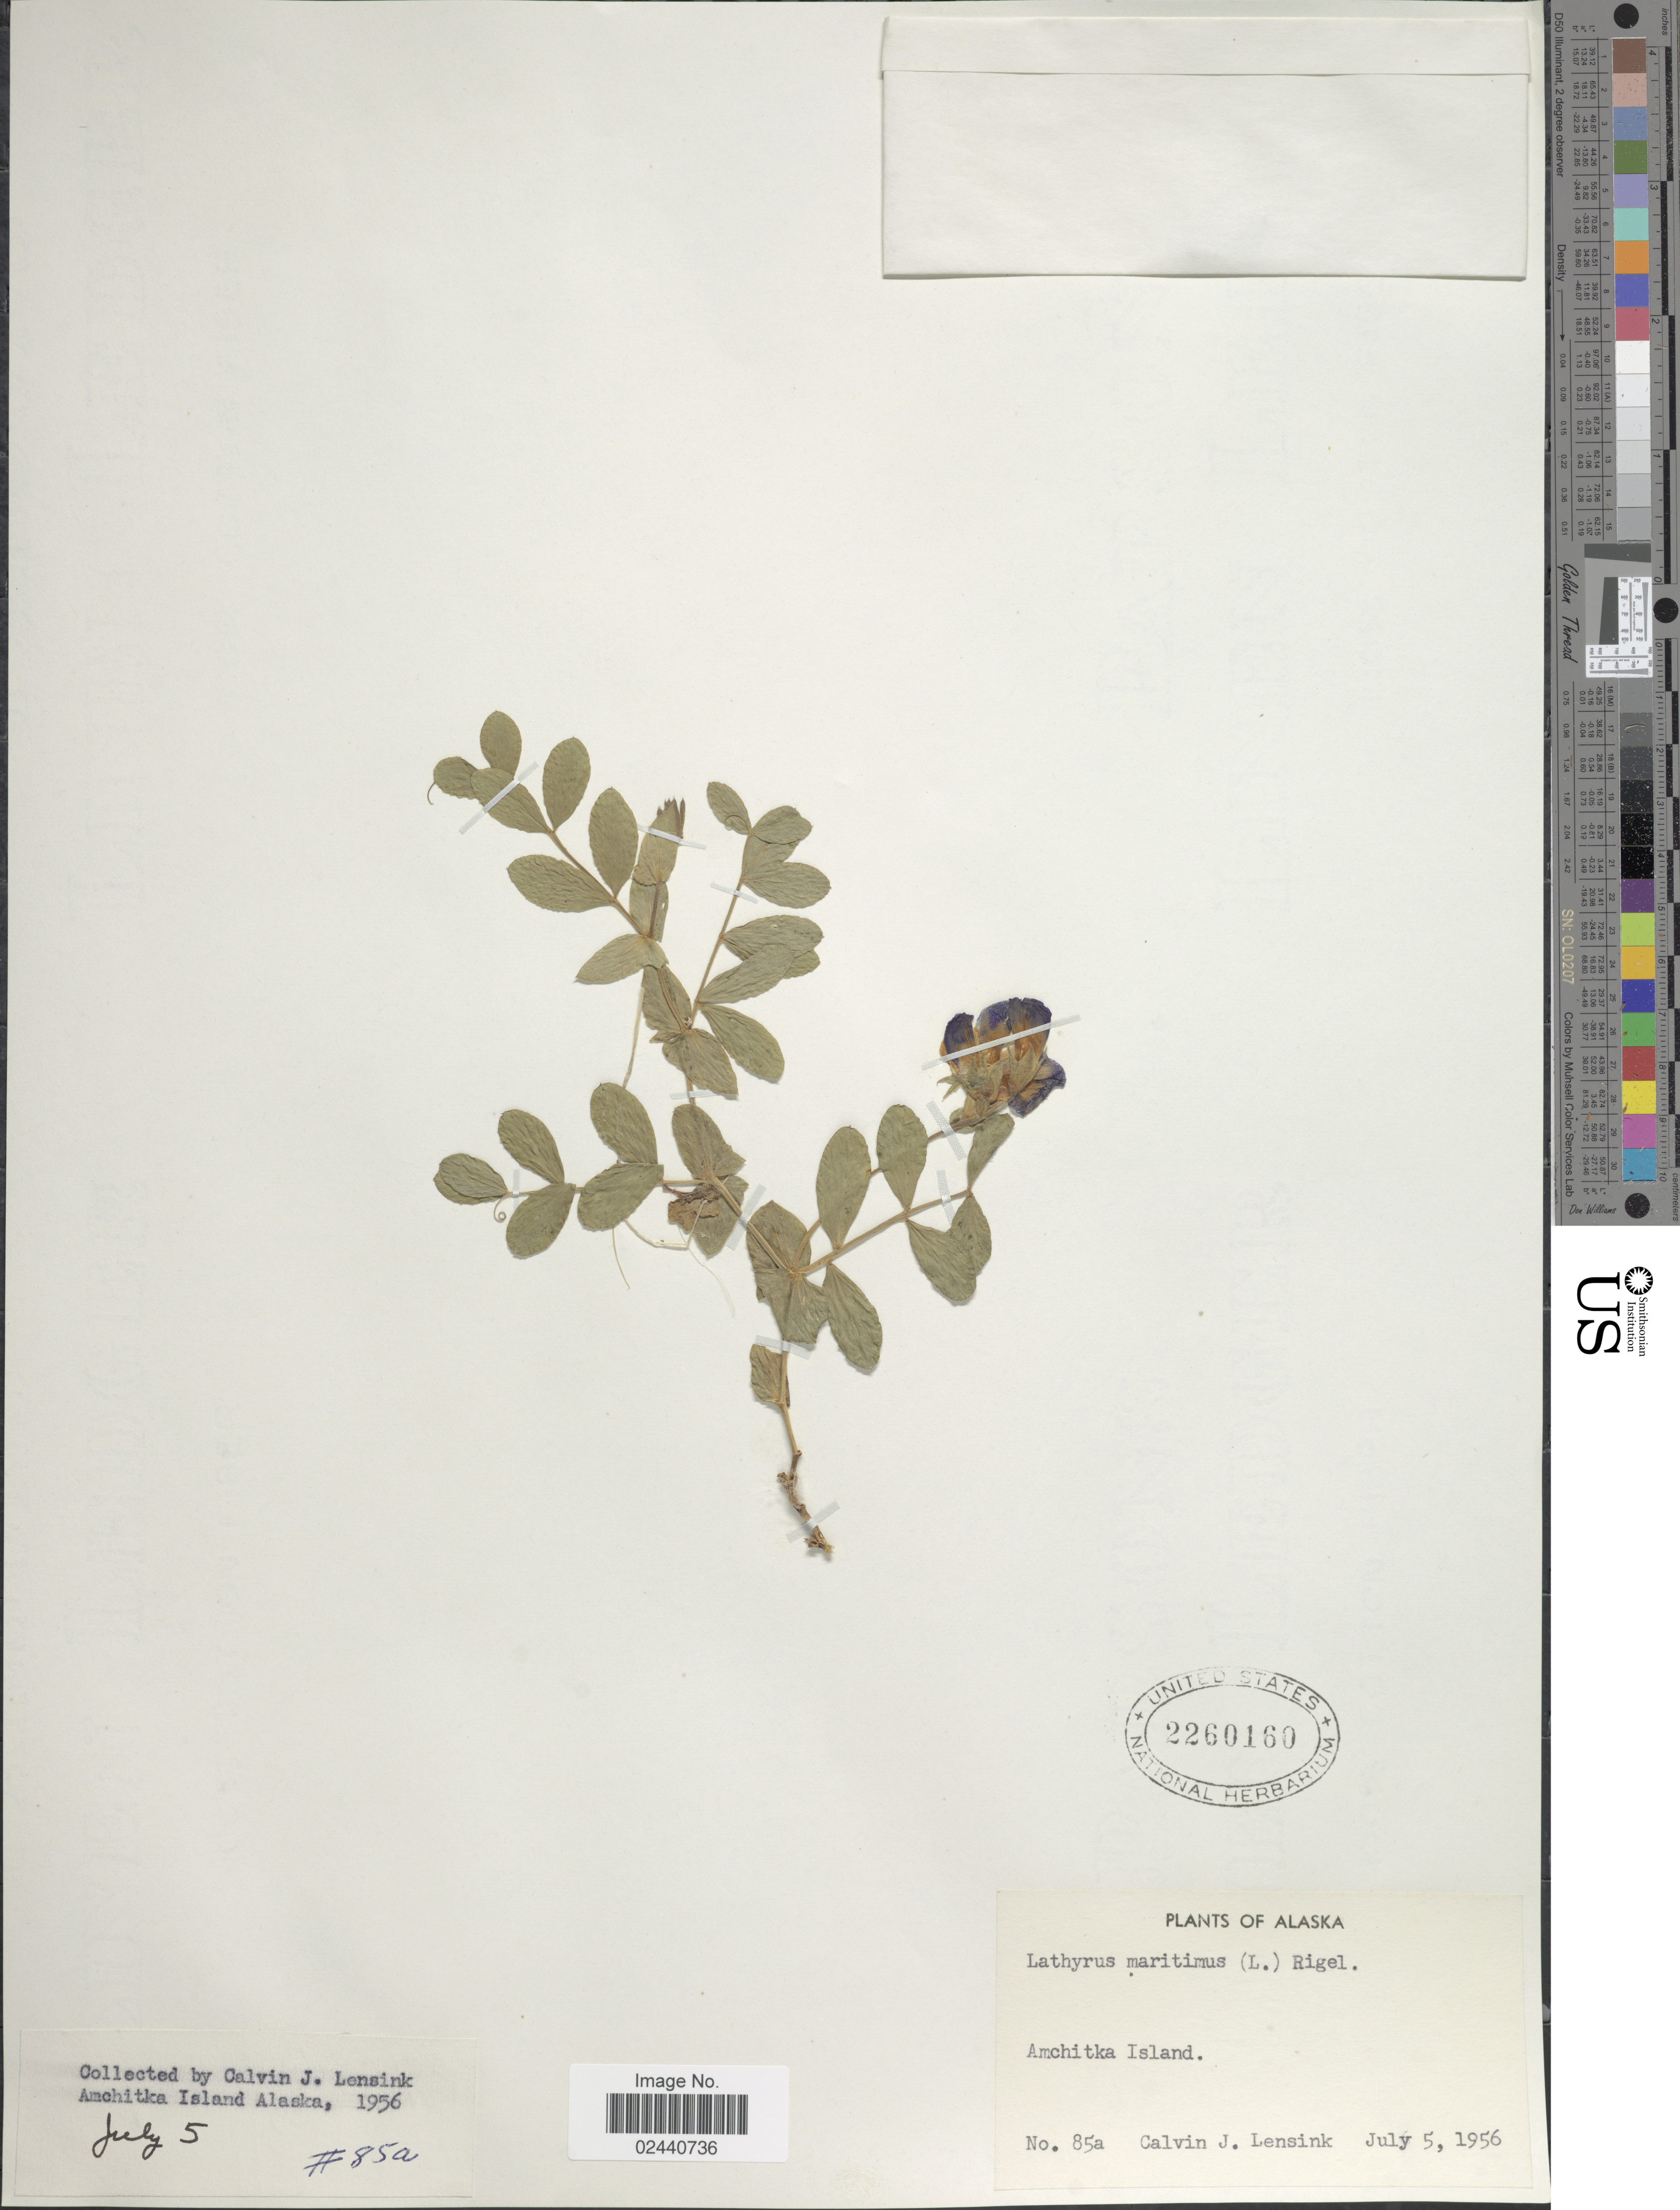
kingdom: Plantae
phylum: Tracheophyta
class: Magnoliopsida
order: Fabales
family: Fabaceae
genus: Lathyrus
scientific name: Lathyrus japonicus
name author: Willd.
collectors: C. Lensink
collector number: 85a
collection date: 1956-07-05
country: United States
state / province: Alaska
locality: Amchitka Island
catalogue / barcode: US 2260160